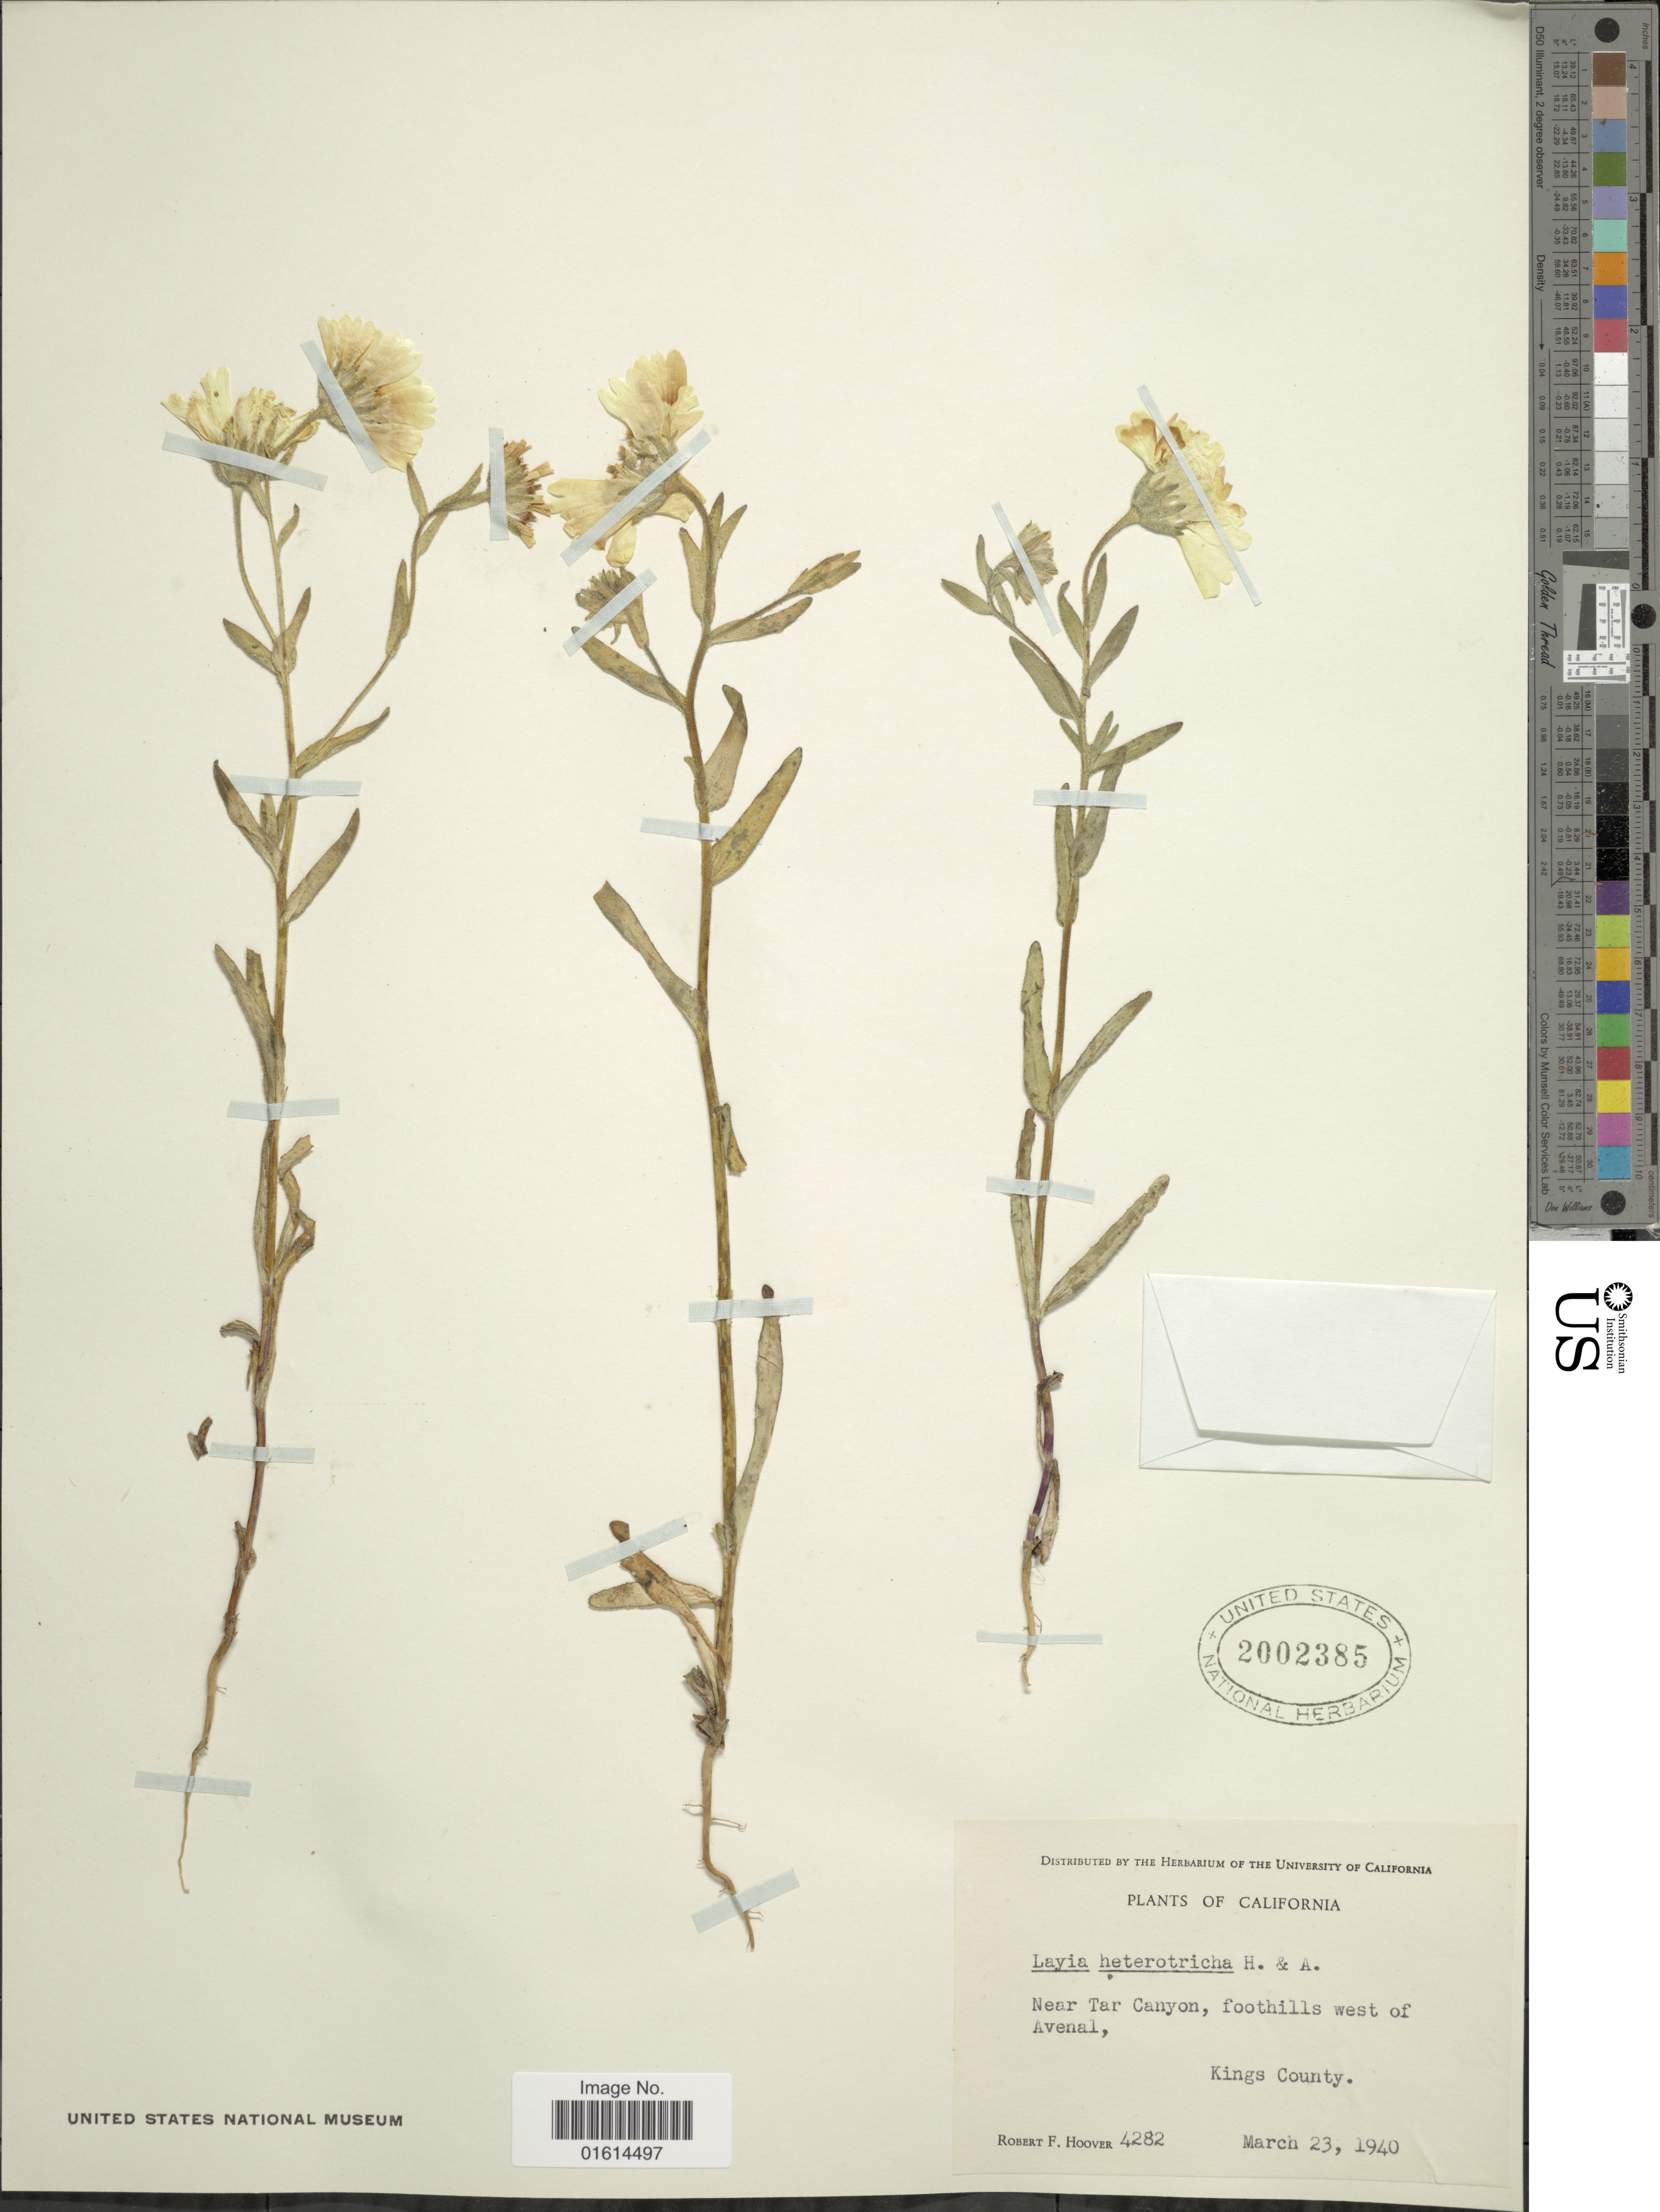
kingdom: Plantae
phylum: Tracheophyta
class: Magnoliopsida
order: Asterales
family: Asteraceae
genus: Layia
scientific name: Layia heterotricha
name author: (DC.) Hook. & Arn.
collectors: R. F. Hoover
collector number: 4282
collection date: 1940-03-23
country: United States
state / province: California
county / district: Kings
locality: Near Tar Canyon, foothills west of Avenal, Kings County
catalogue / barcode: US 2002385